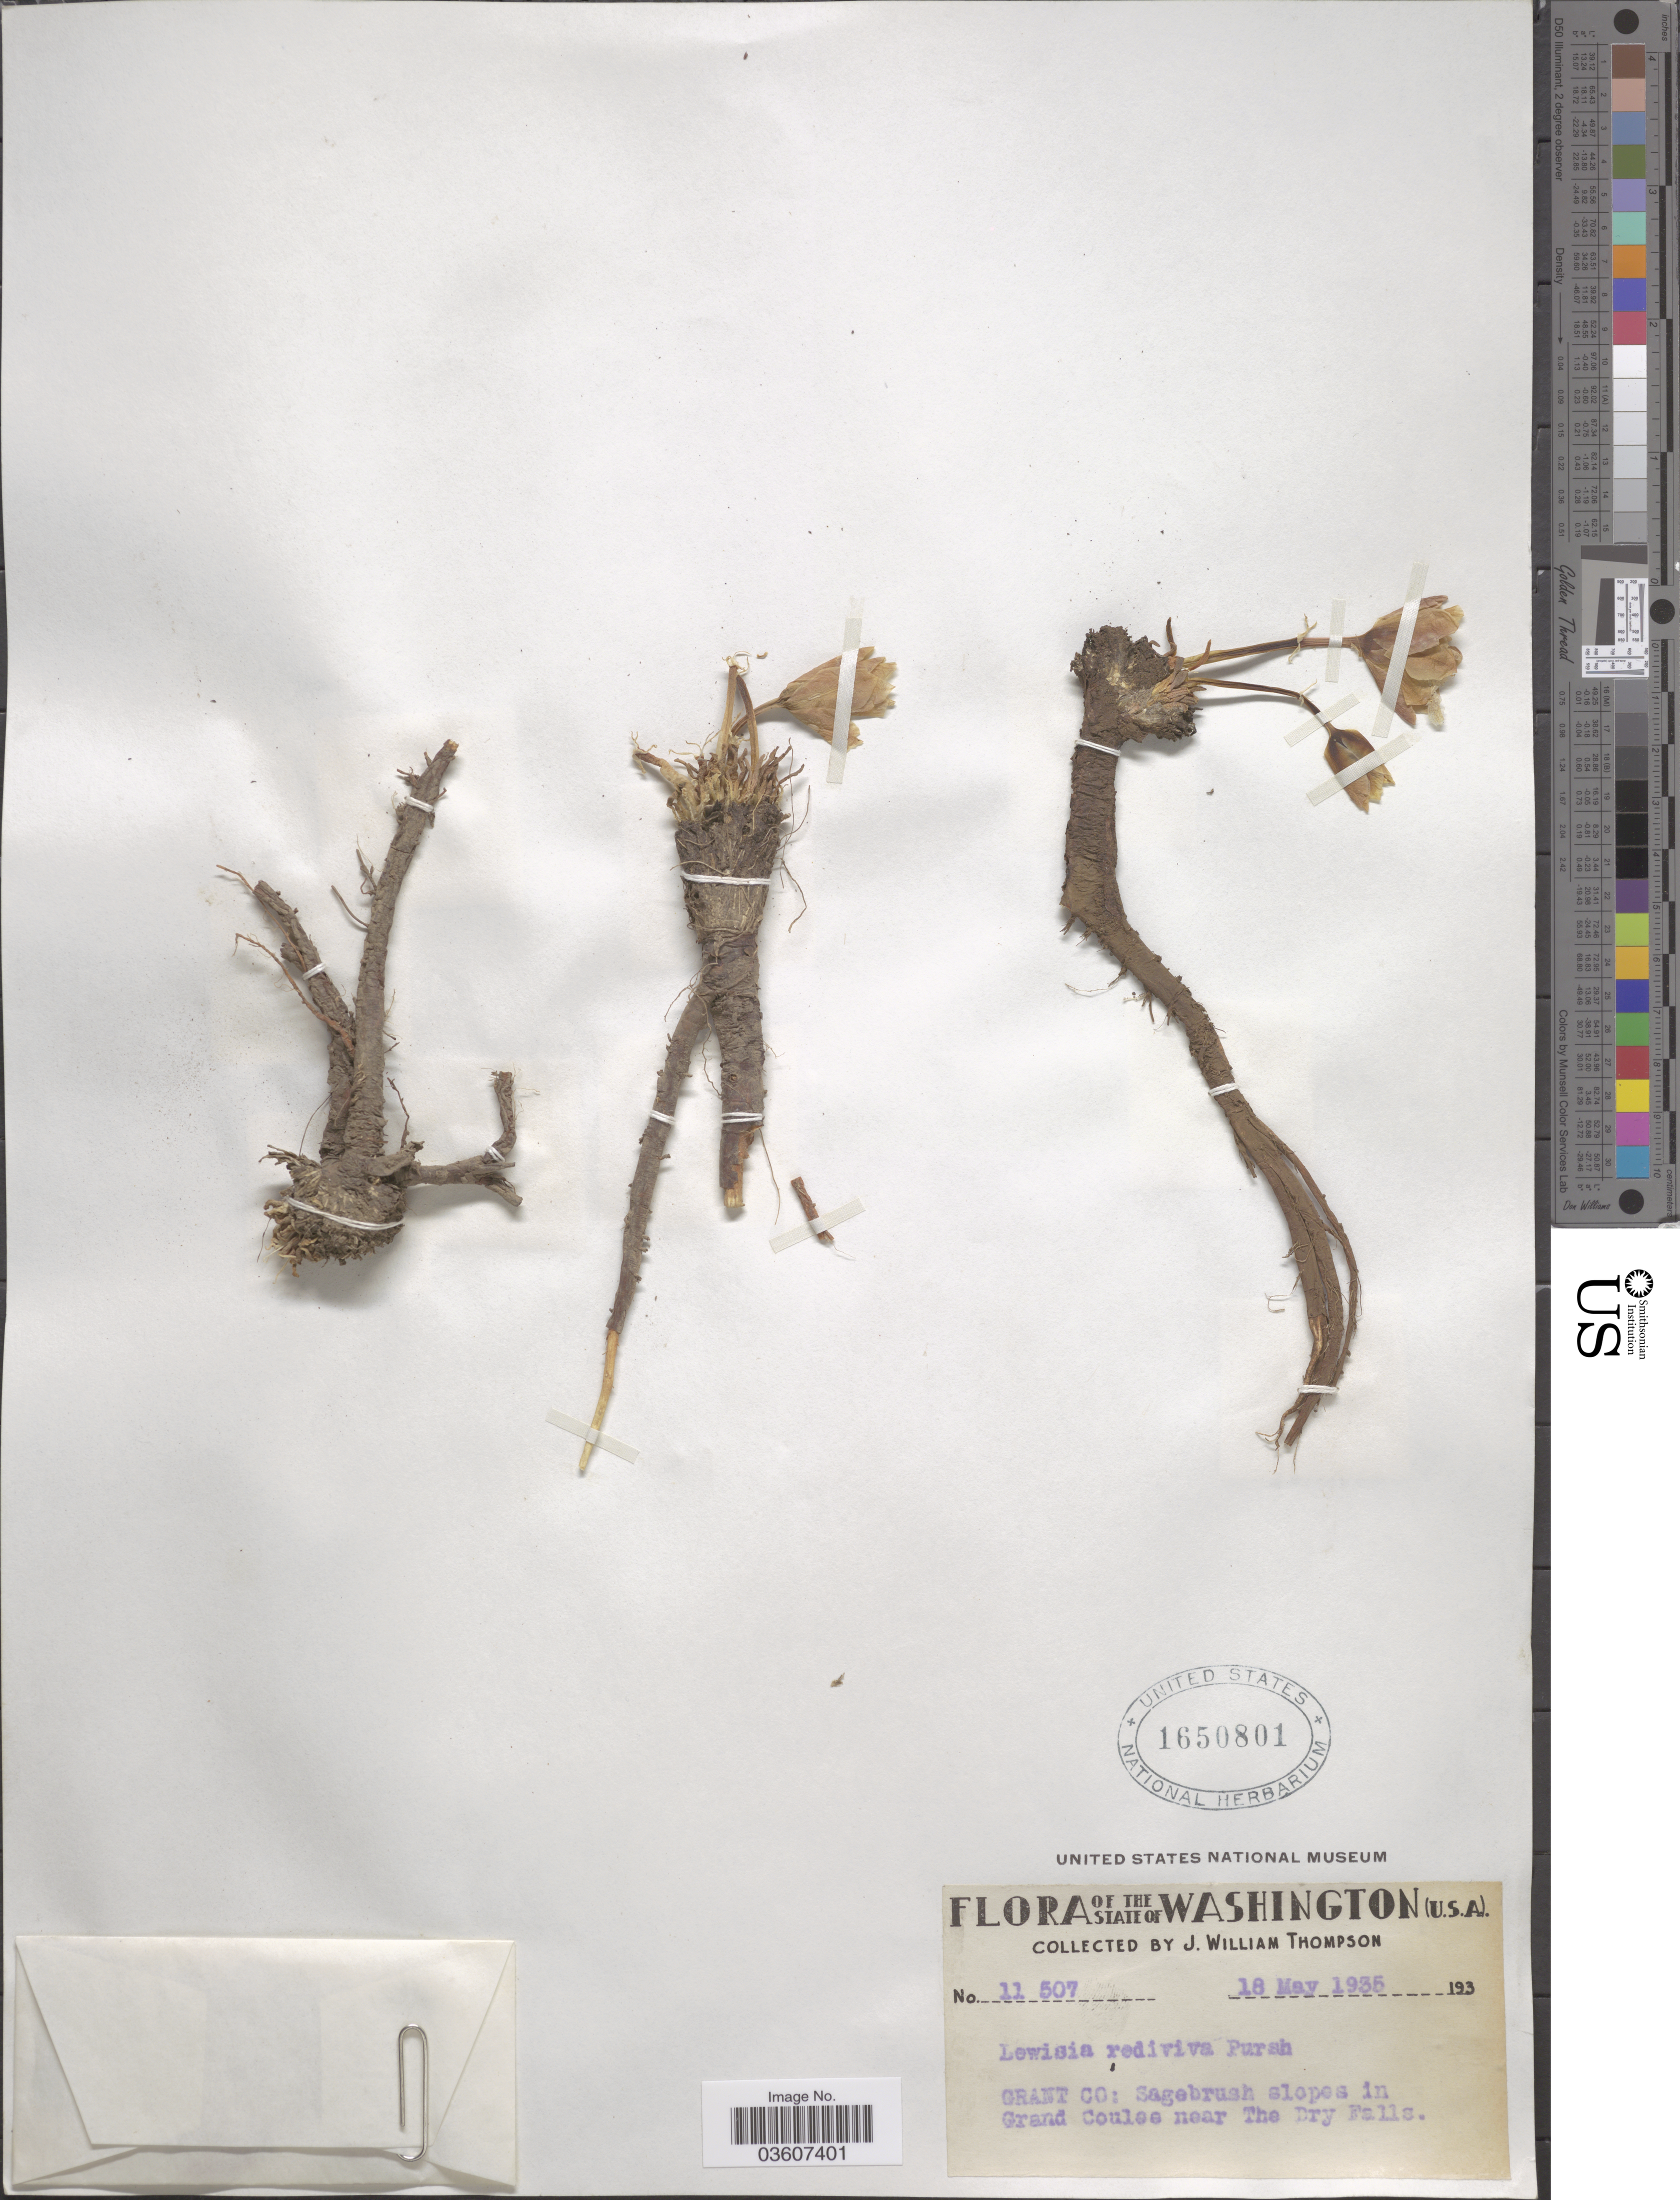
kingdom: Plantae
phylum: Tracheophyta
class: Magnoliopsida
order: Caryophyllales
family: Montiaceae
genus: Lewisia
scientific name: Lewisia rediviva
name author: Pursh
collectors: J. W. Thompson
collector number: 11507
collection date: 1935-05-18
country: United States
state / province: Washington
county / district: Grant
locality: Grant Co: Sagebrush slopes in Grand Coulee near The Dry Falls.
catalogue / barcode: US 1650801